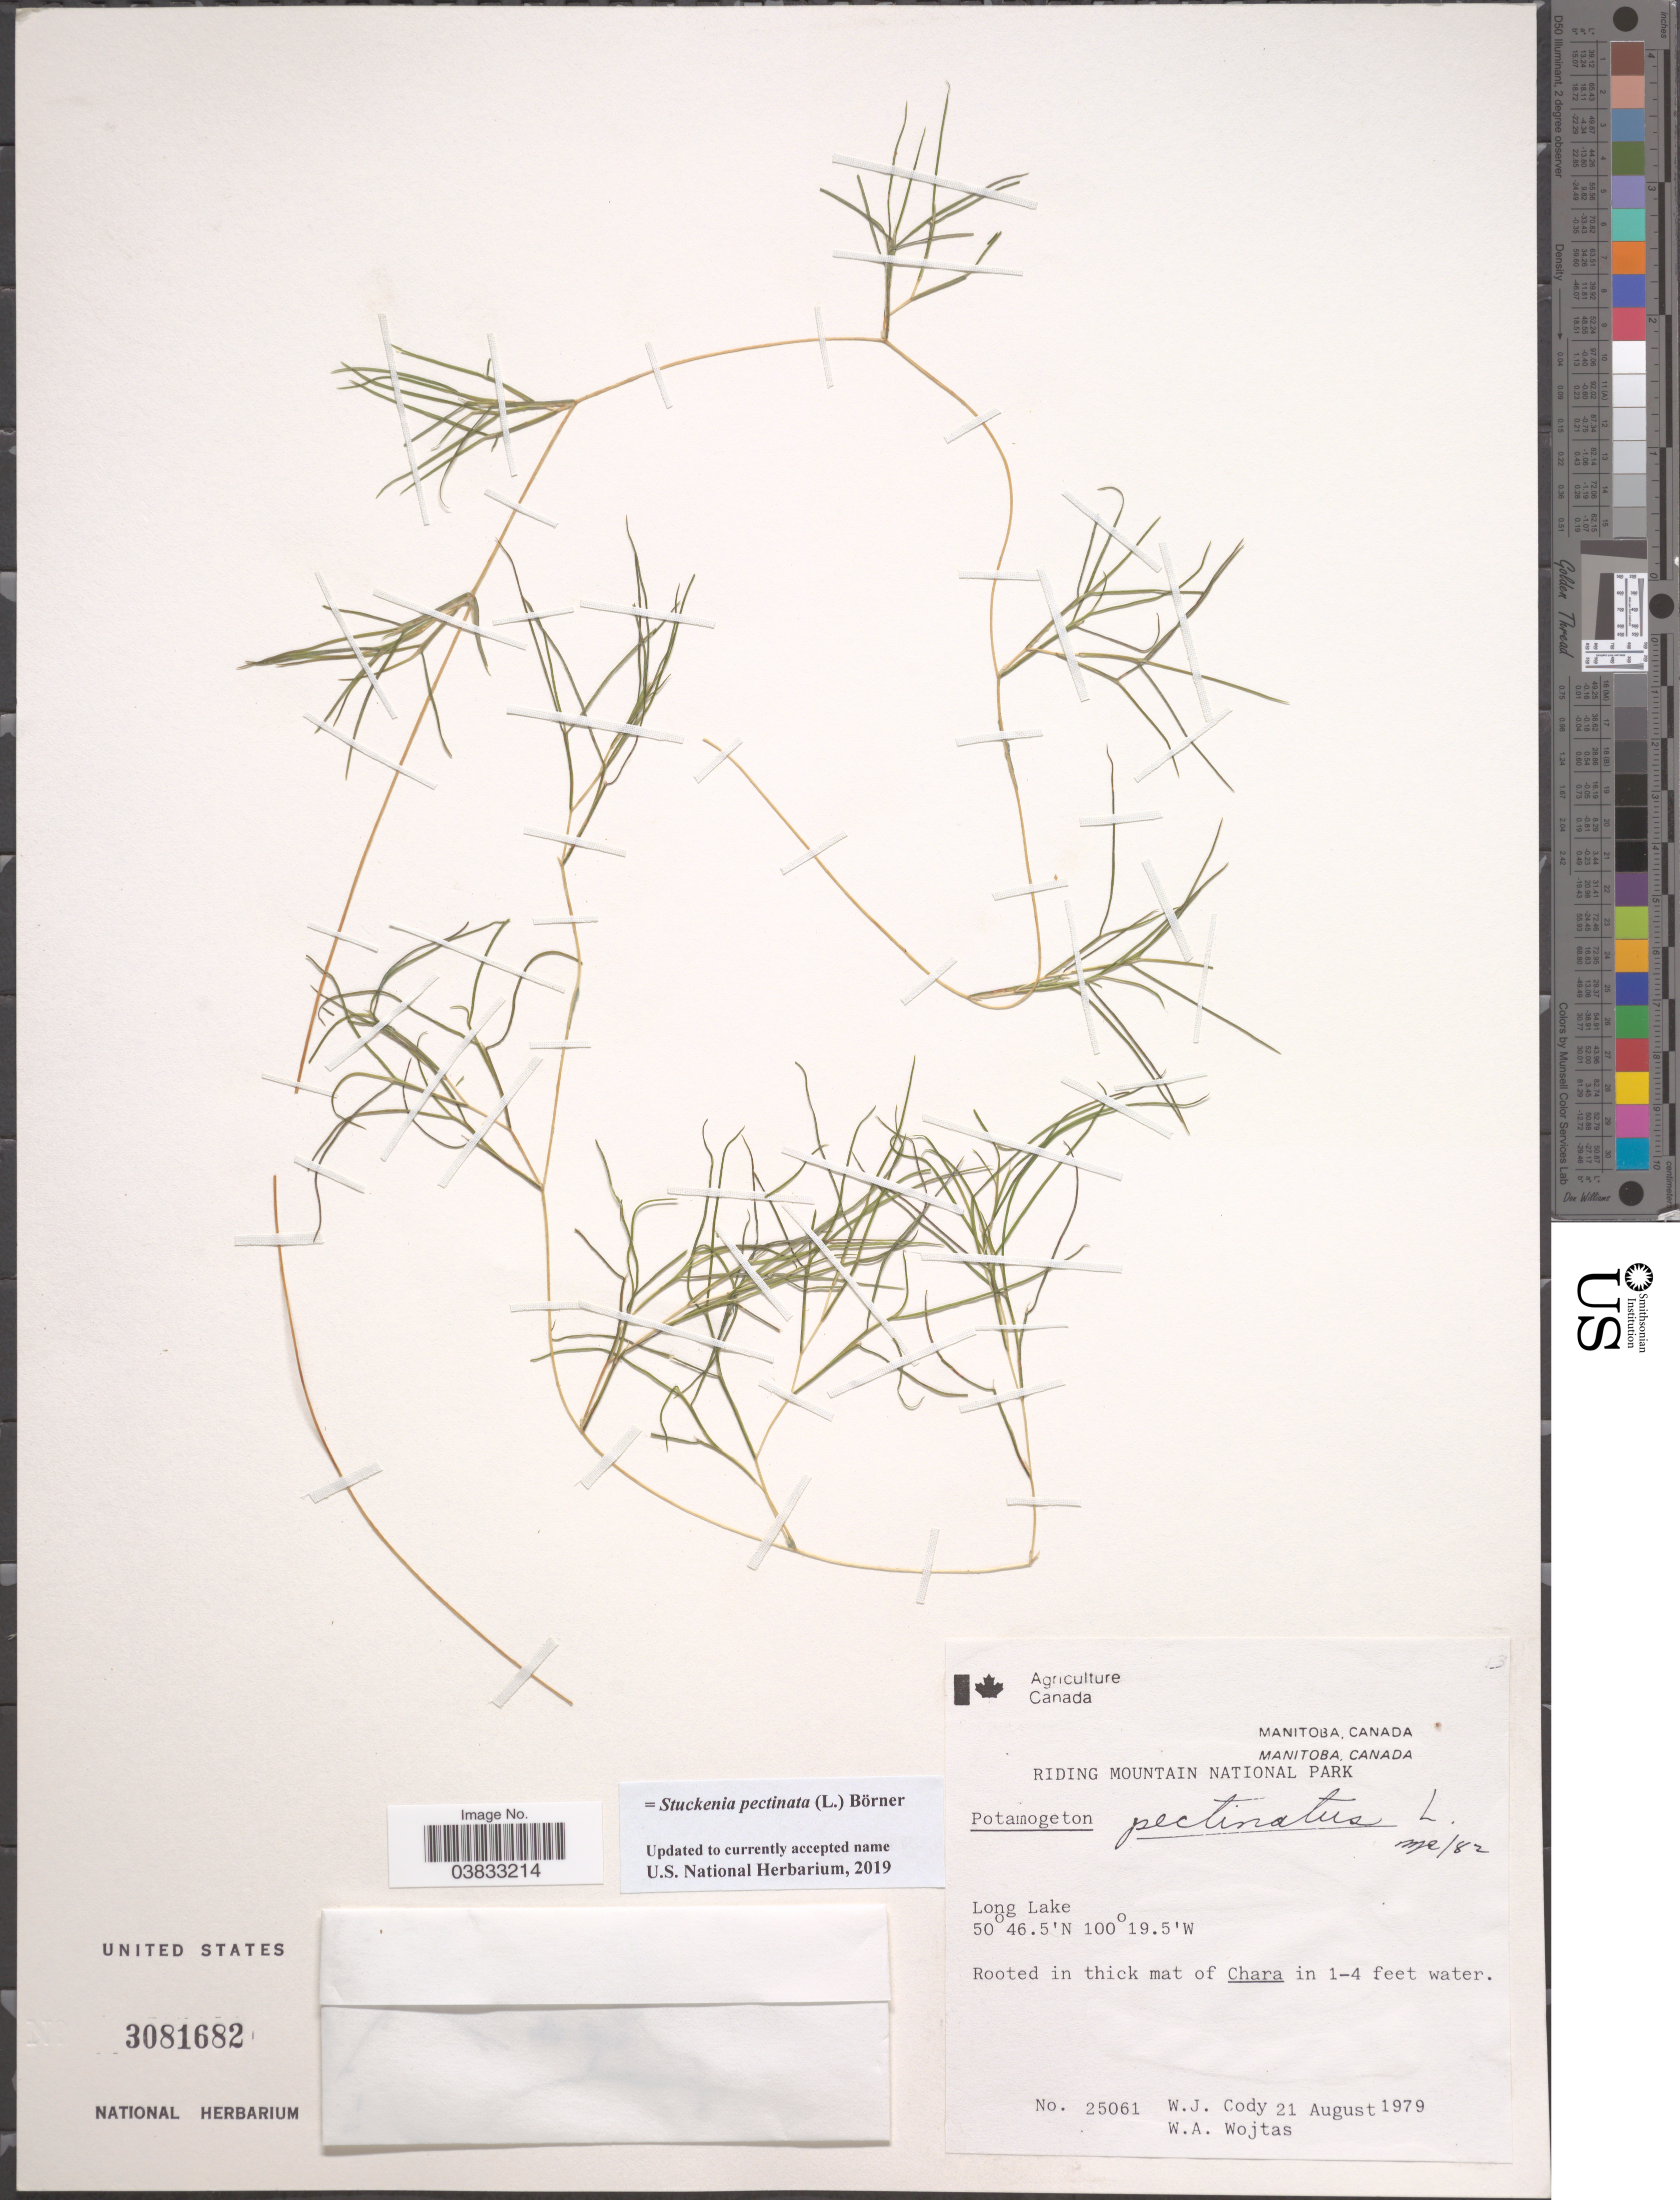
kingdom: Plantae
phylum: Tracheophyta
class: Liliopsida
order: Alismatales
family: Potamogetonaceae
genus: Stuckenia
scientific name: Stuckenia pectinata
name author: (L.) Börner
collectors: W. Cody & W. Wojtas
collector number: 25061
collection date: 1979-08-21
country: Canada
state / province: Manitoba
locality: Riding Mountain National Park. Long Lake.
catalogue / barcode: US 3081682